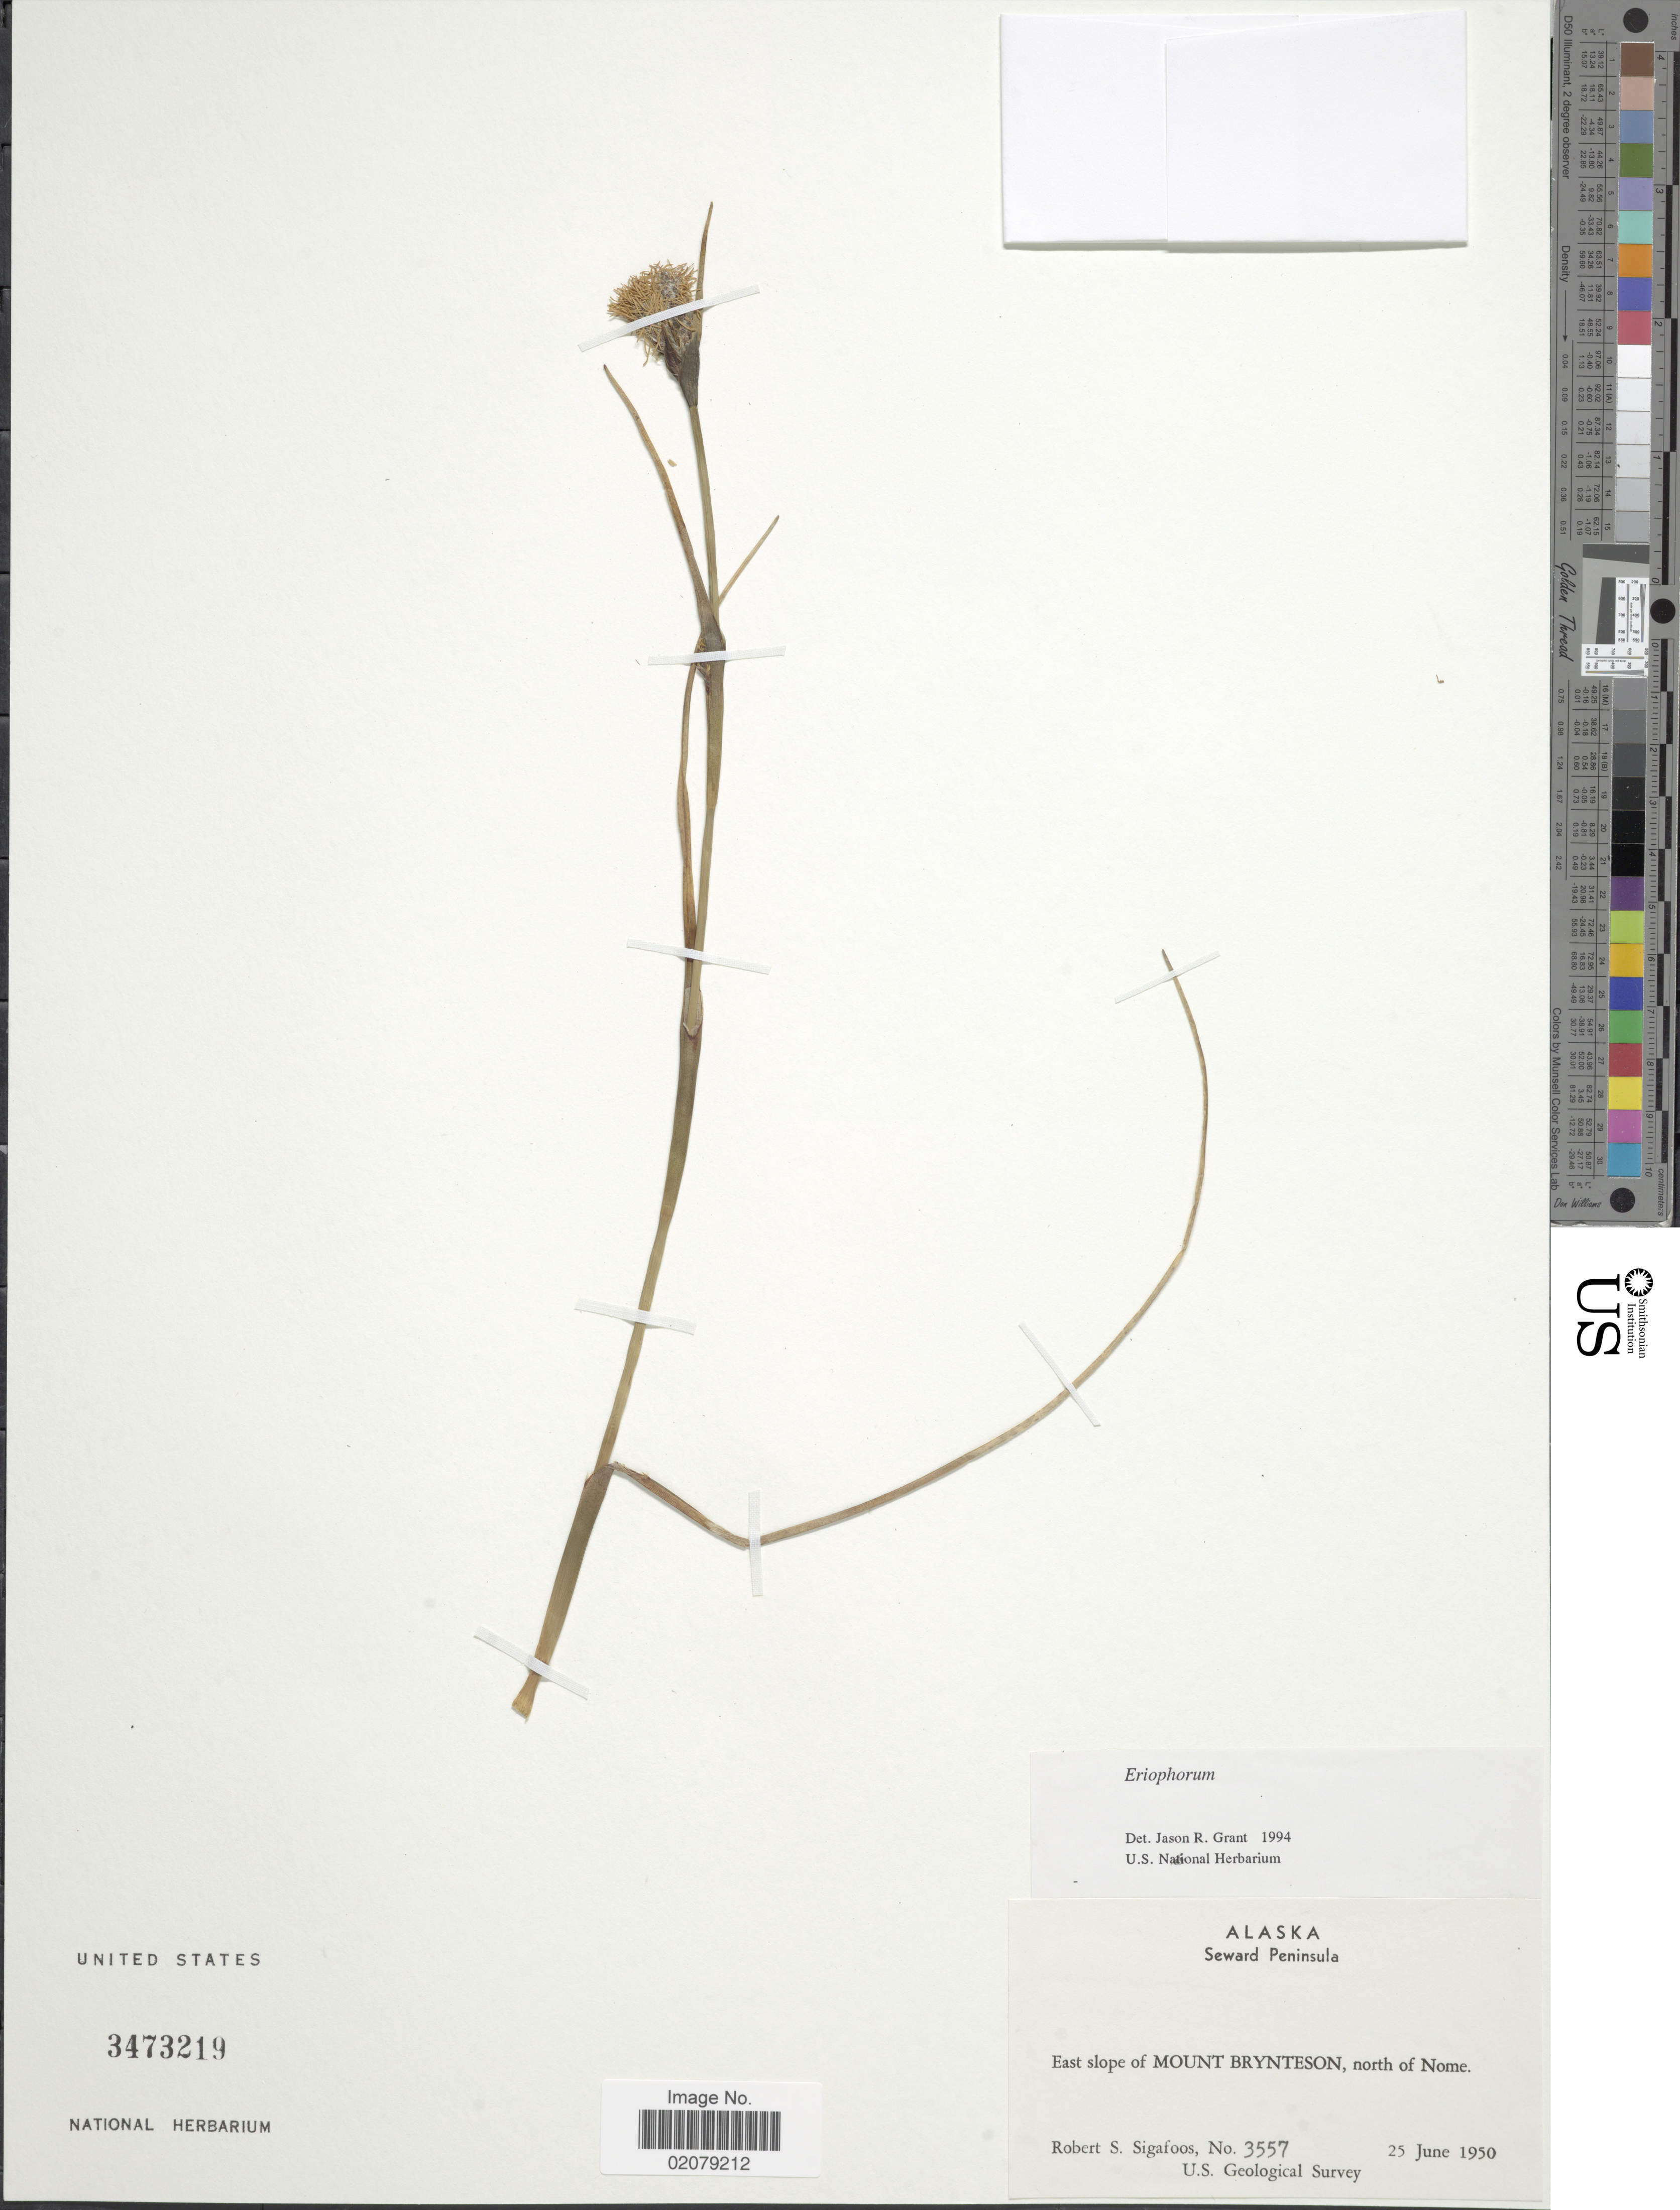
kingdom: Plantae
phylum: Tracheophyta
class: Liliopsida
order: Poales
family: Cyperaceae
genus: Eriophorum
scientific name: Eriophorum sp.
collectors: R. Sigafoos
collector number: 3557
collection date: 1950-06-25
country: United States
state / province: Alaska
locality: Seward Peninsula, East slope of Mount Brynteson, north of Nome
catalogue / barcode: US 3473219